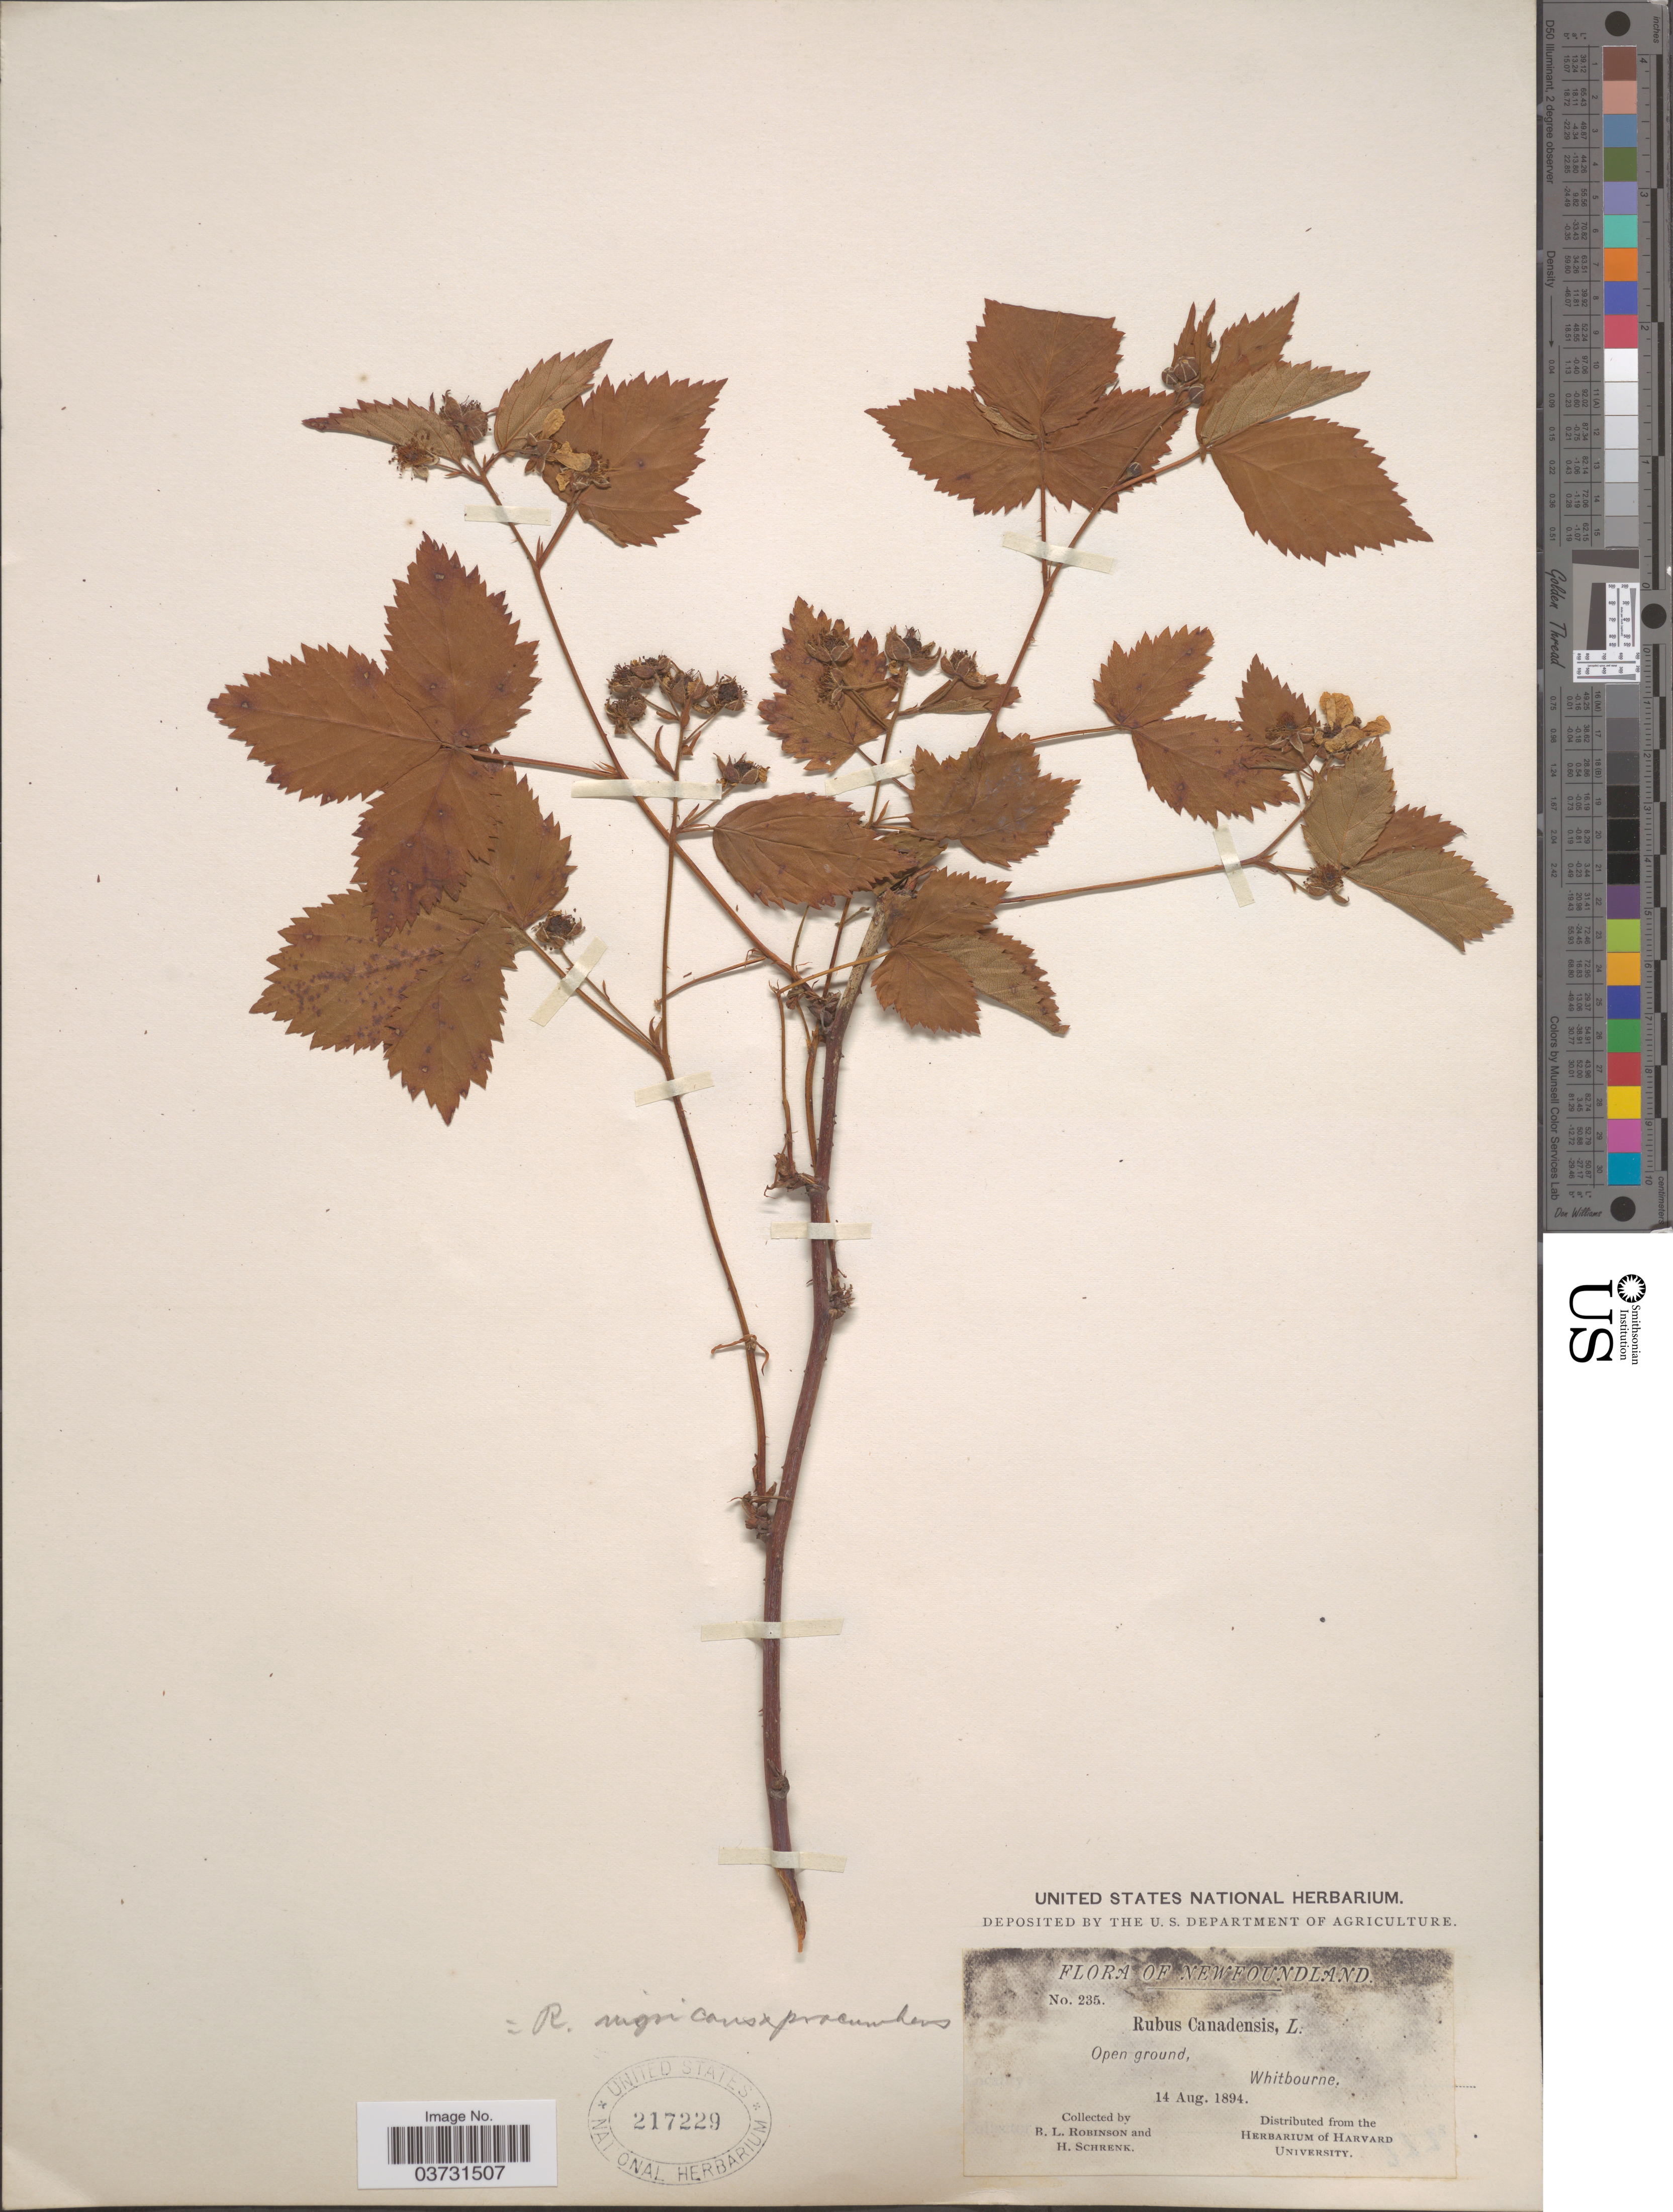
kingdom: Plantae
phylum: Tracheophyta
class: Magnoliopsida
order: Rosales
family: Rosaceae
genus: Rubus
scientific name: Rubus nigricans x R. procumbens Muhl.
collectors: B. L. Robinson & H. Schrenk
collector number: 235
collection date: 1894-08-14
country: Canada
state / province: Newfoundland and Labrador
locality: Whitbourne.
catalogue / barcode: US 217229